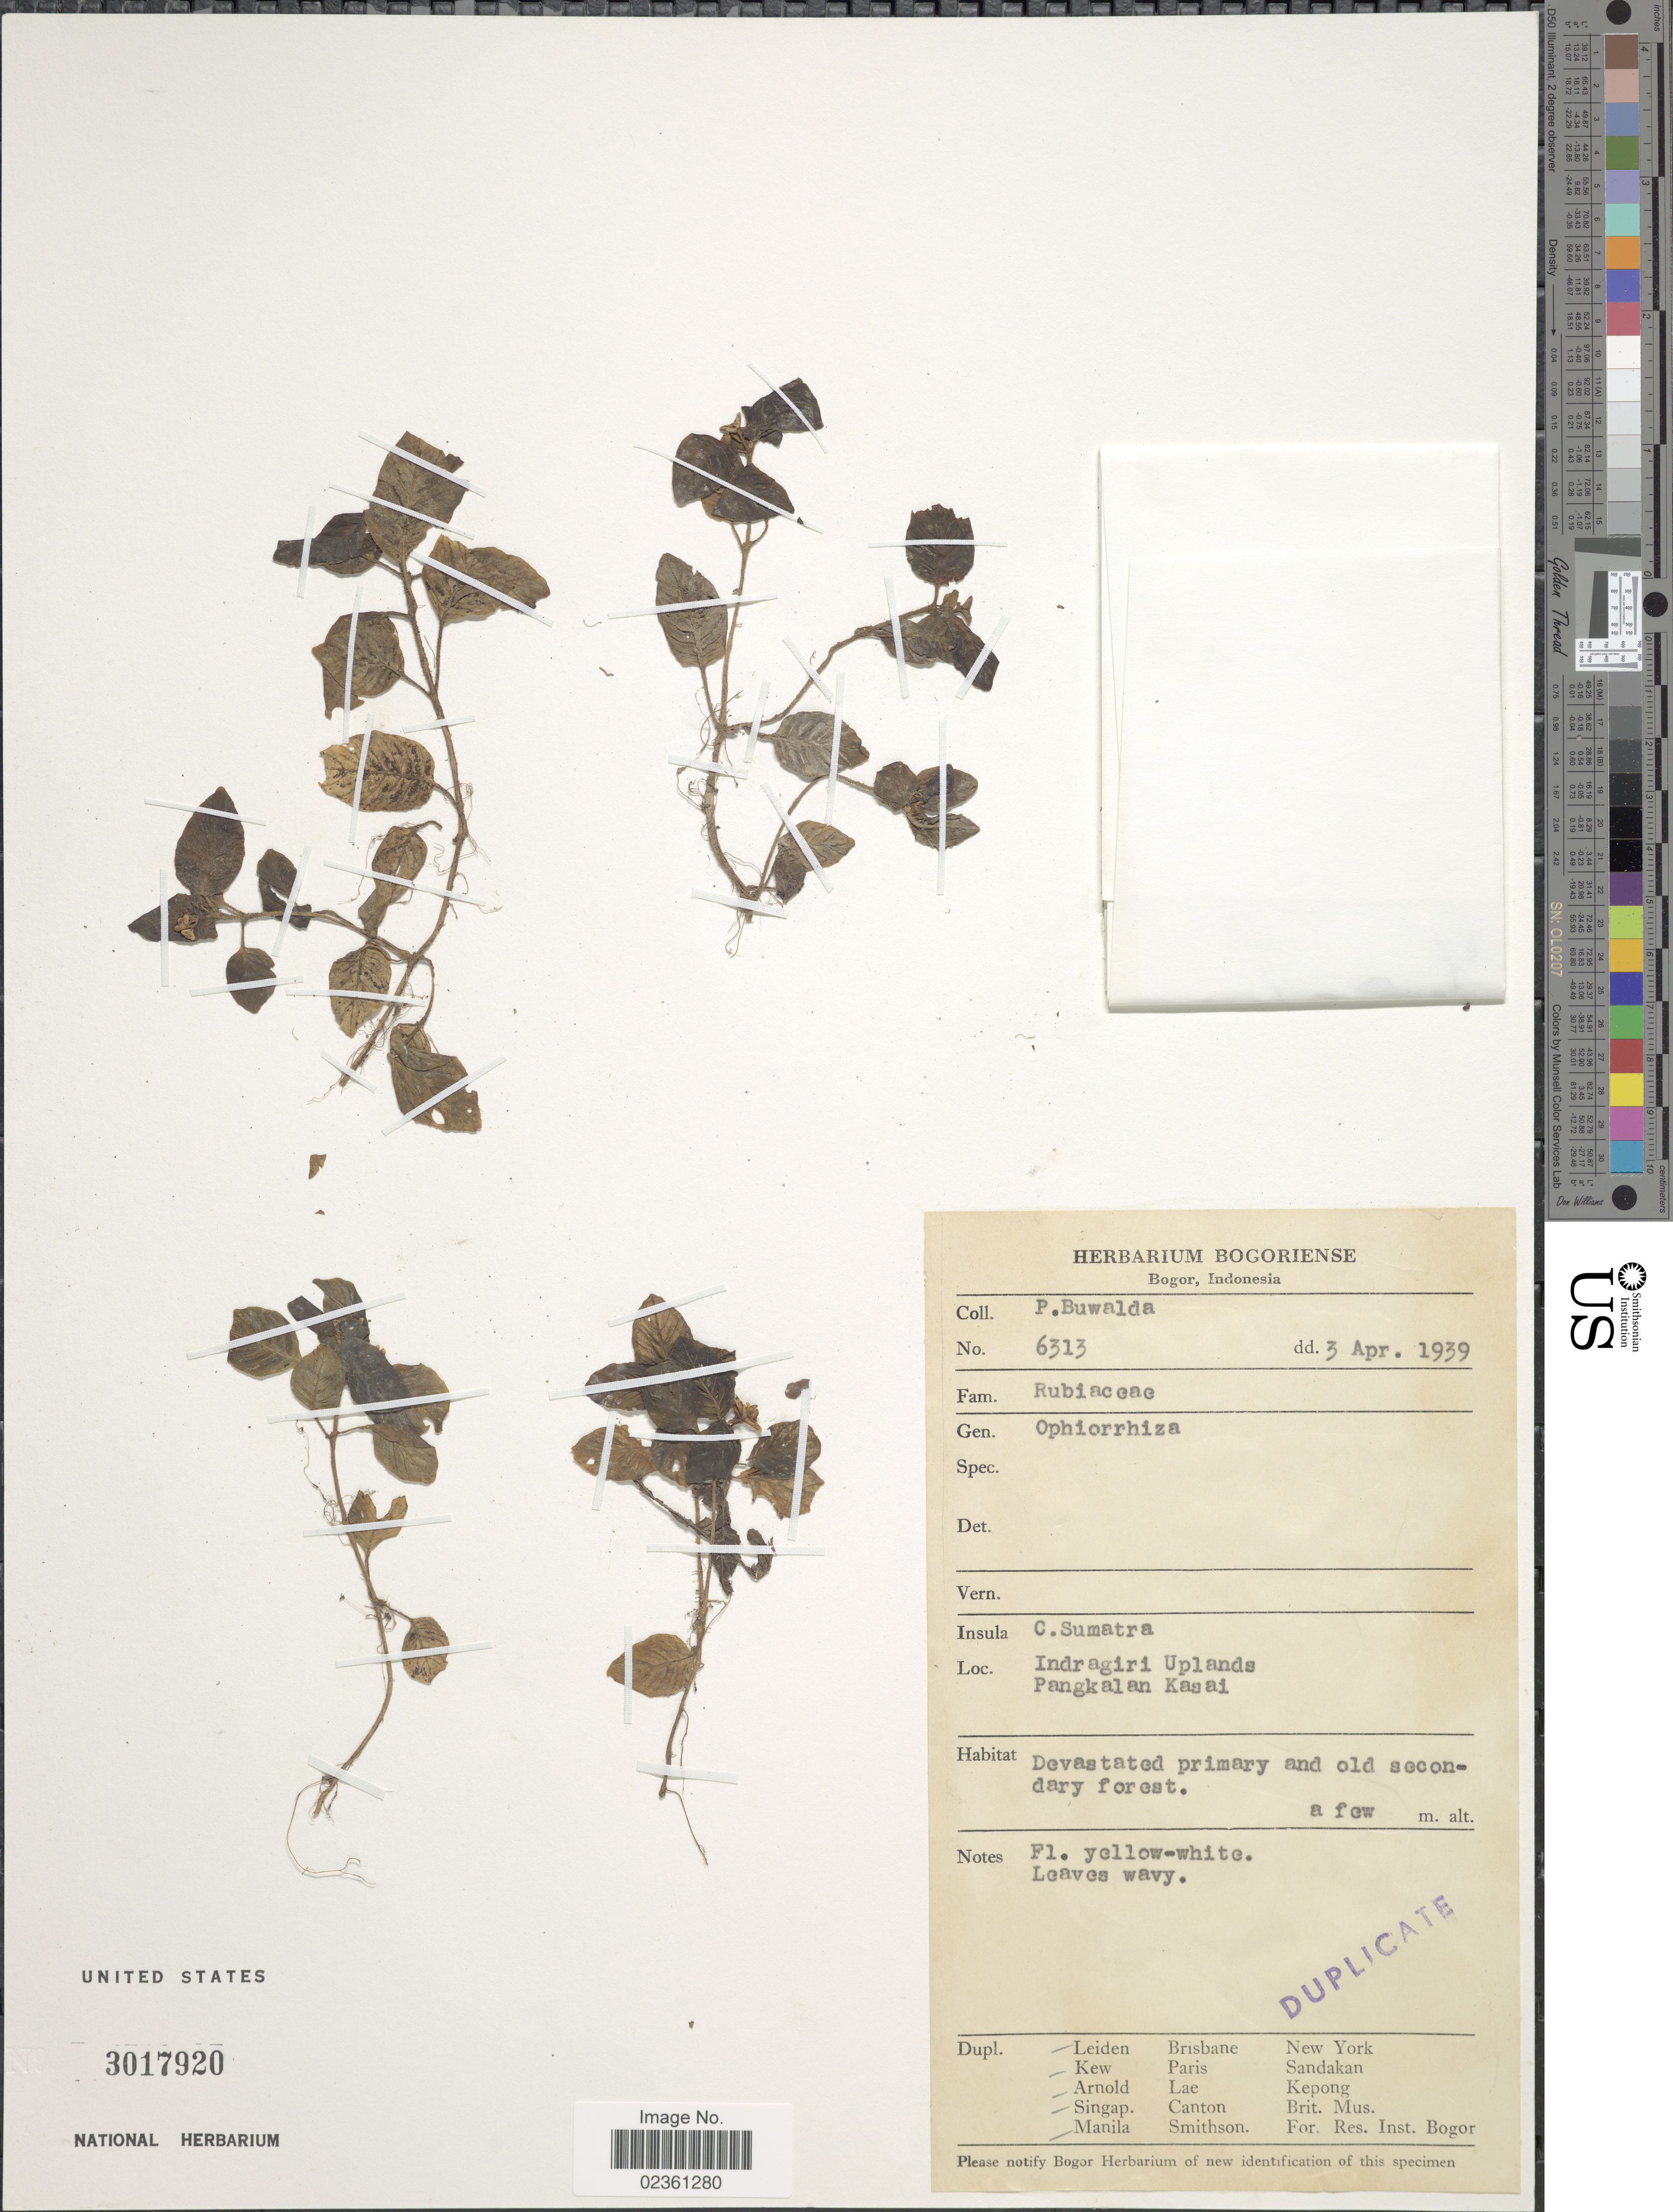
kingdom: Plantae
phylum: Tracheophyta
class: Magnoliopsida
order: Gentianales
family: Rubiaceae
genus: Ophiorrhiza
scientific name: Ophiorrhiza sp.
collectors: P. Buwalda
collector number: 6313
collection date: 1939-04-03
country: Indonesia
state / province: Sumatra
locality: Island C. Sumatra, Indragiri Uplands, Pangkalan Kasai, Devastated primary forest and old secondary forest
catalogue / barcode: US 3017920